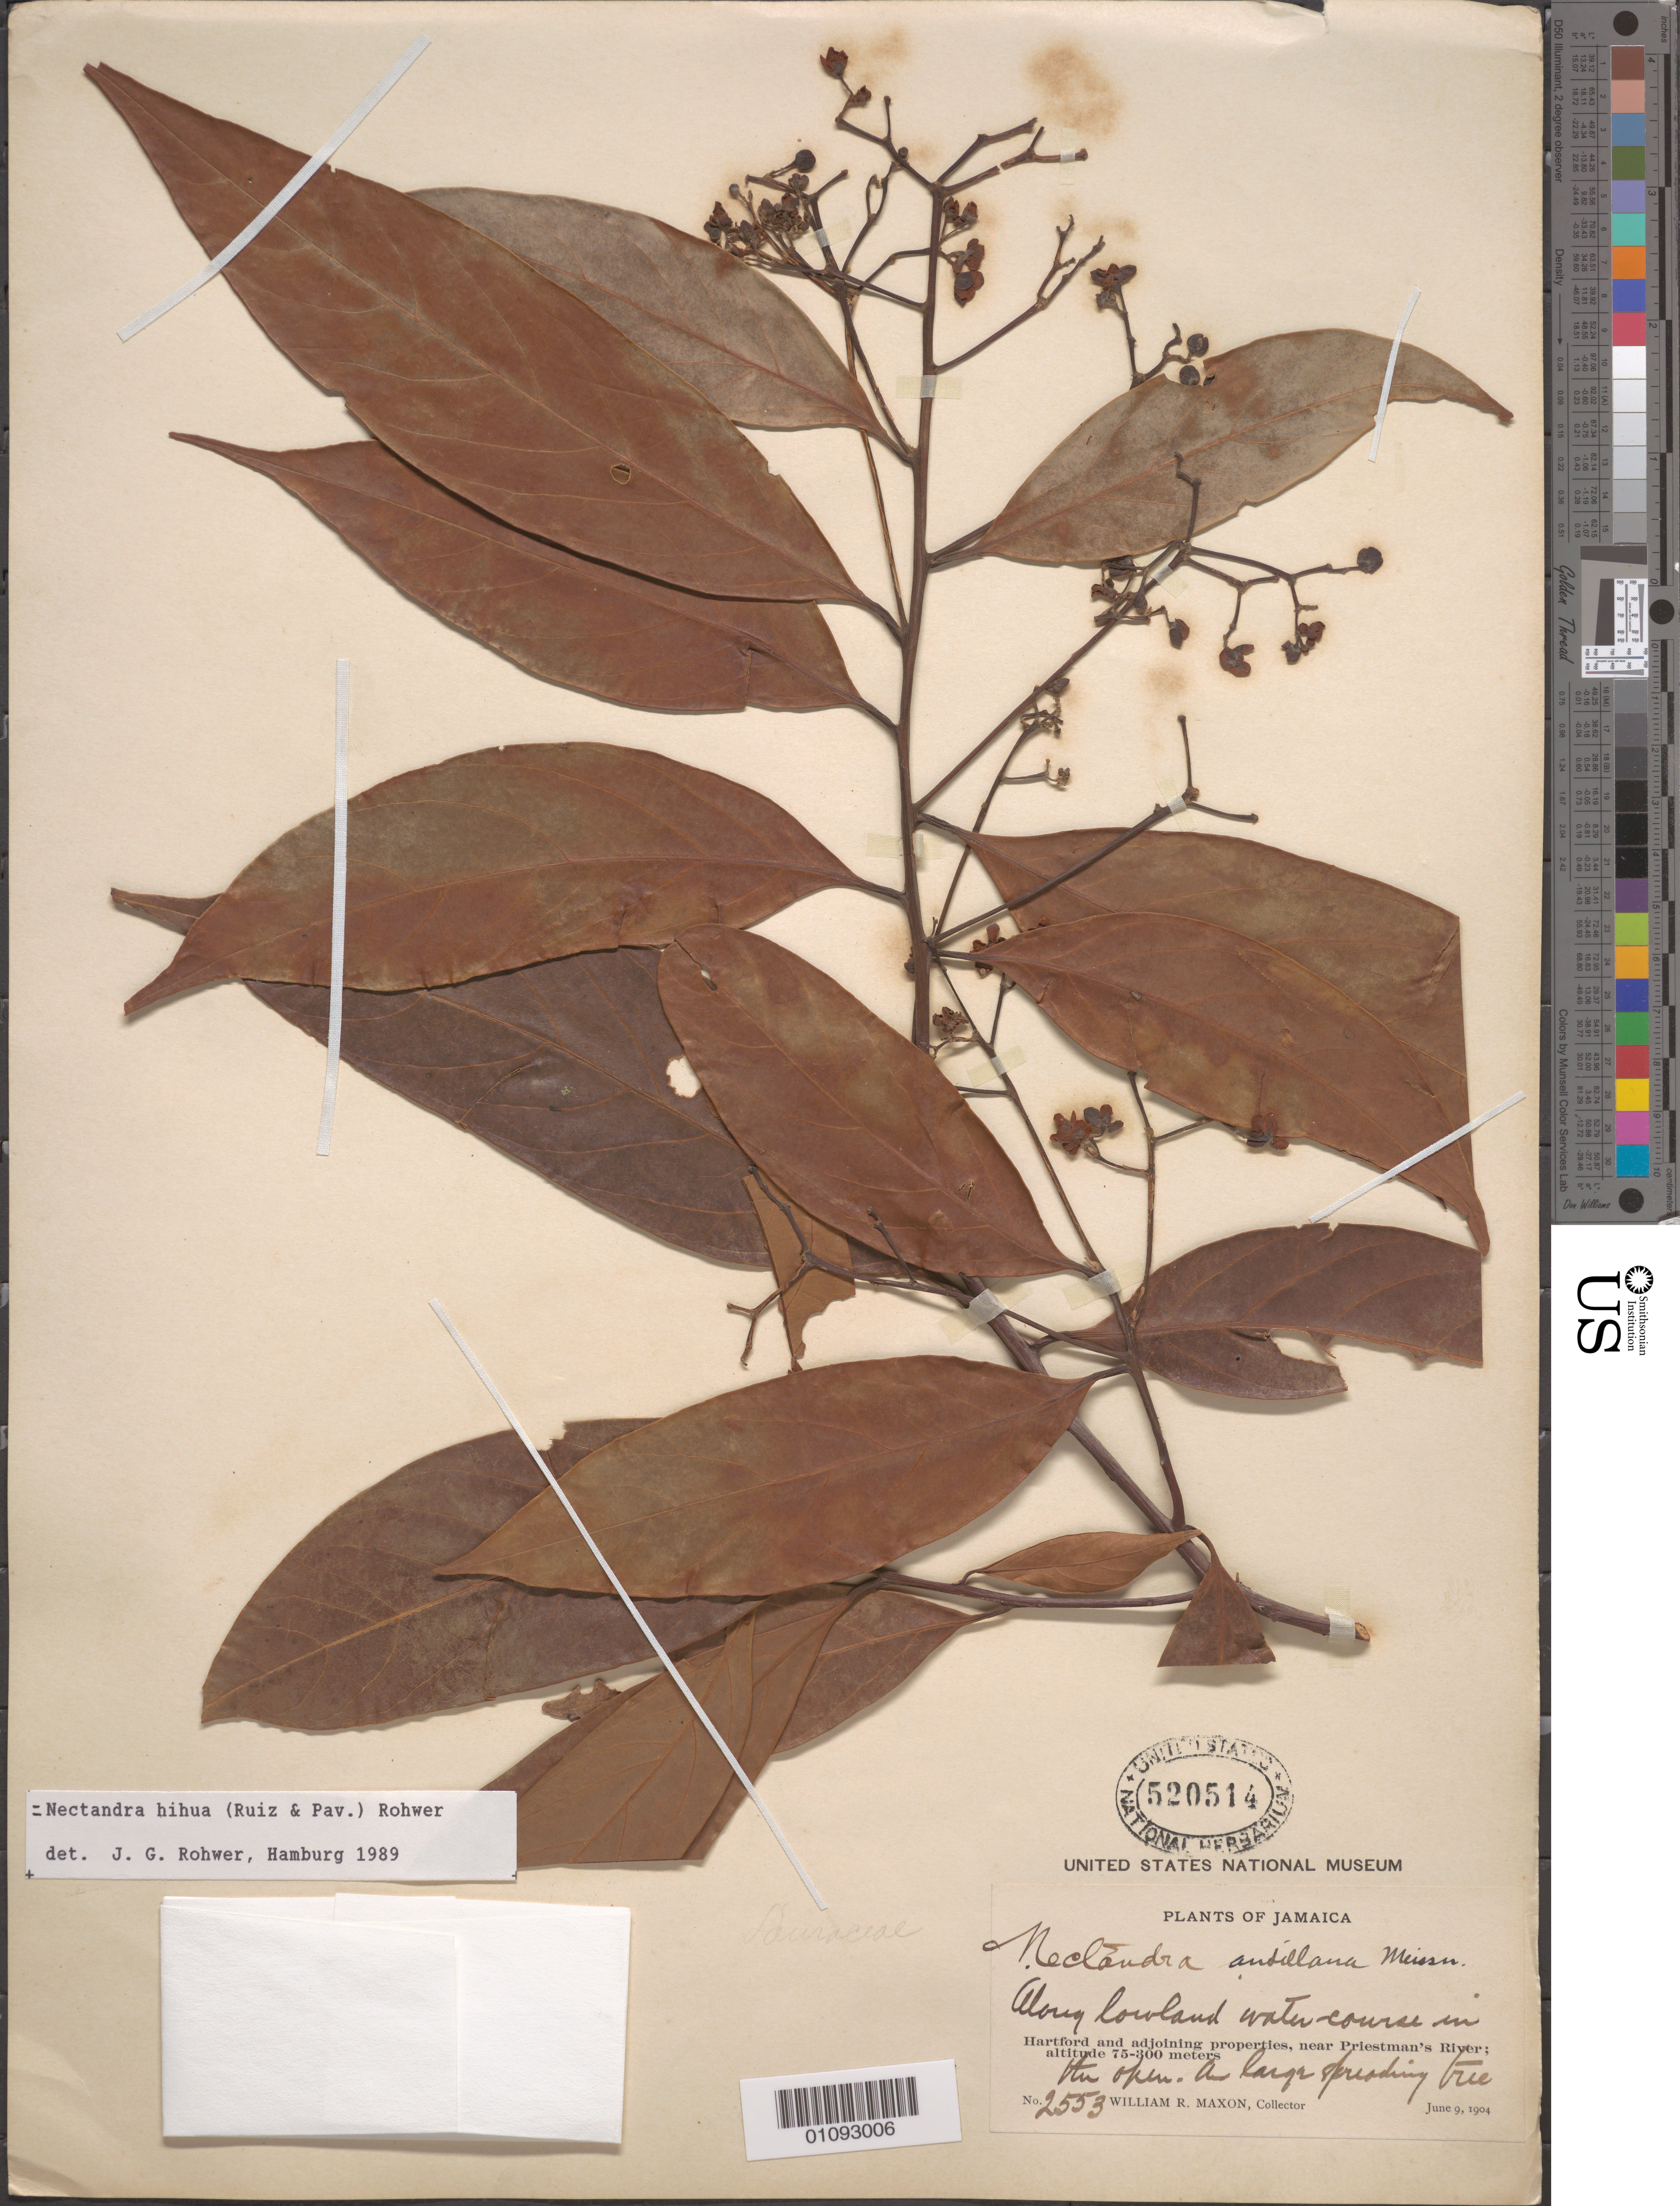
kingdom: Plantae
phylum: Tracheophyta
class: Magnoliopsida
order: Laurales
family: Lauraceae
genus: Nectandra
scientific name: Nectandra hihua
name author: (Ruiz & Pav.) Rohwer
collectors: W. R. Maxon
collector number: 2553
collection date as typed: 09 Jun 1904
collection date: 1904-06-09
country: Jamaica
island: Jamaica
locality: Hartford, near Priestman's River.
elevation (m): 75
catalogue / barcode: US 520514